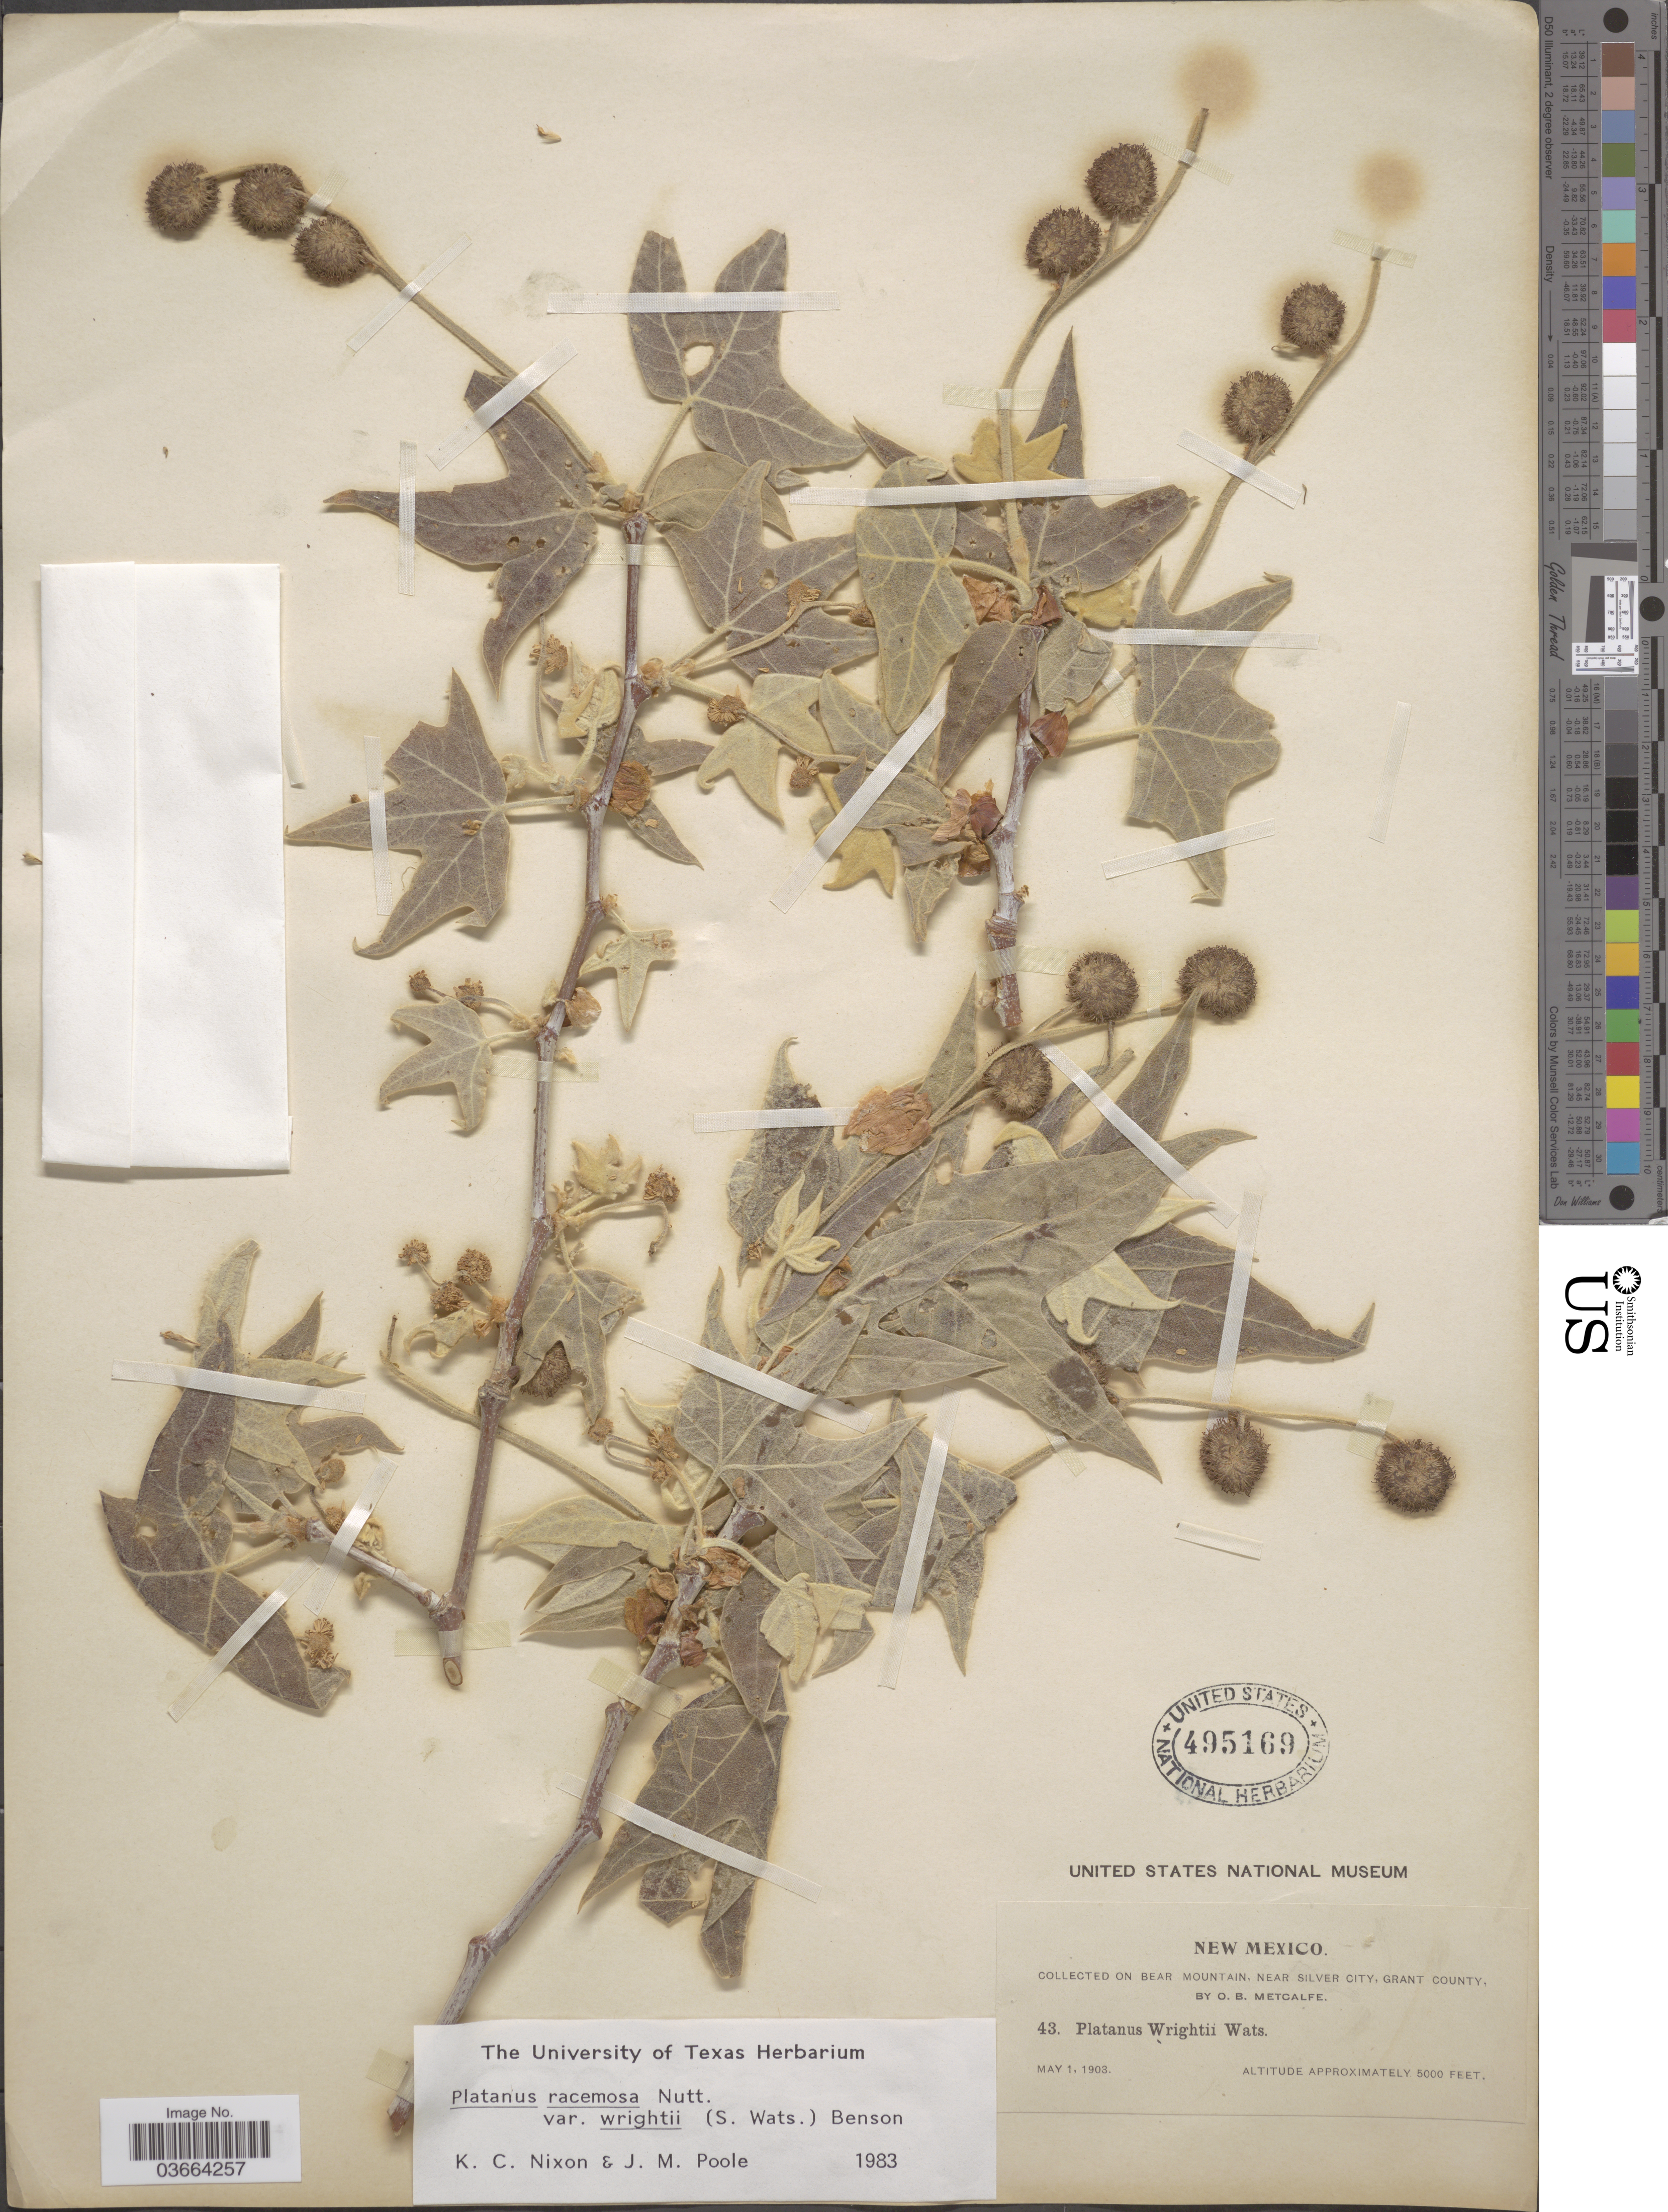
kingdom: Plantae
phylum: Tracheophyta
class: Magnoliopsida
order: Proteales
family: Platanaceae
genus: Platanus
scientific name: Platanus racemosa var. wrightii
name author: (S. Watson) L.D. Benson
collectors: O. B. Metcalfe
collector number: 43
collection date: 1903-05-01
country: United States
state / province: New Mexico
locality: On Bear Mountain, near Silver City, Grant County.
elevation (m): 1524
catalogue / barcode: US 495169